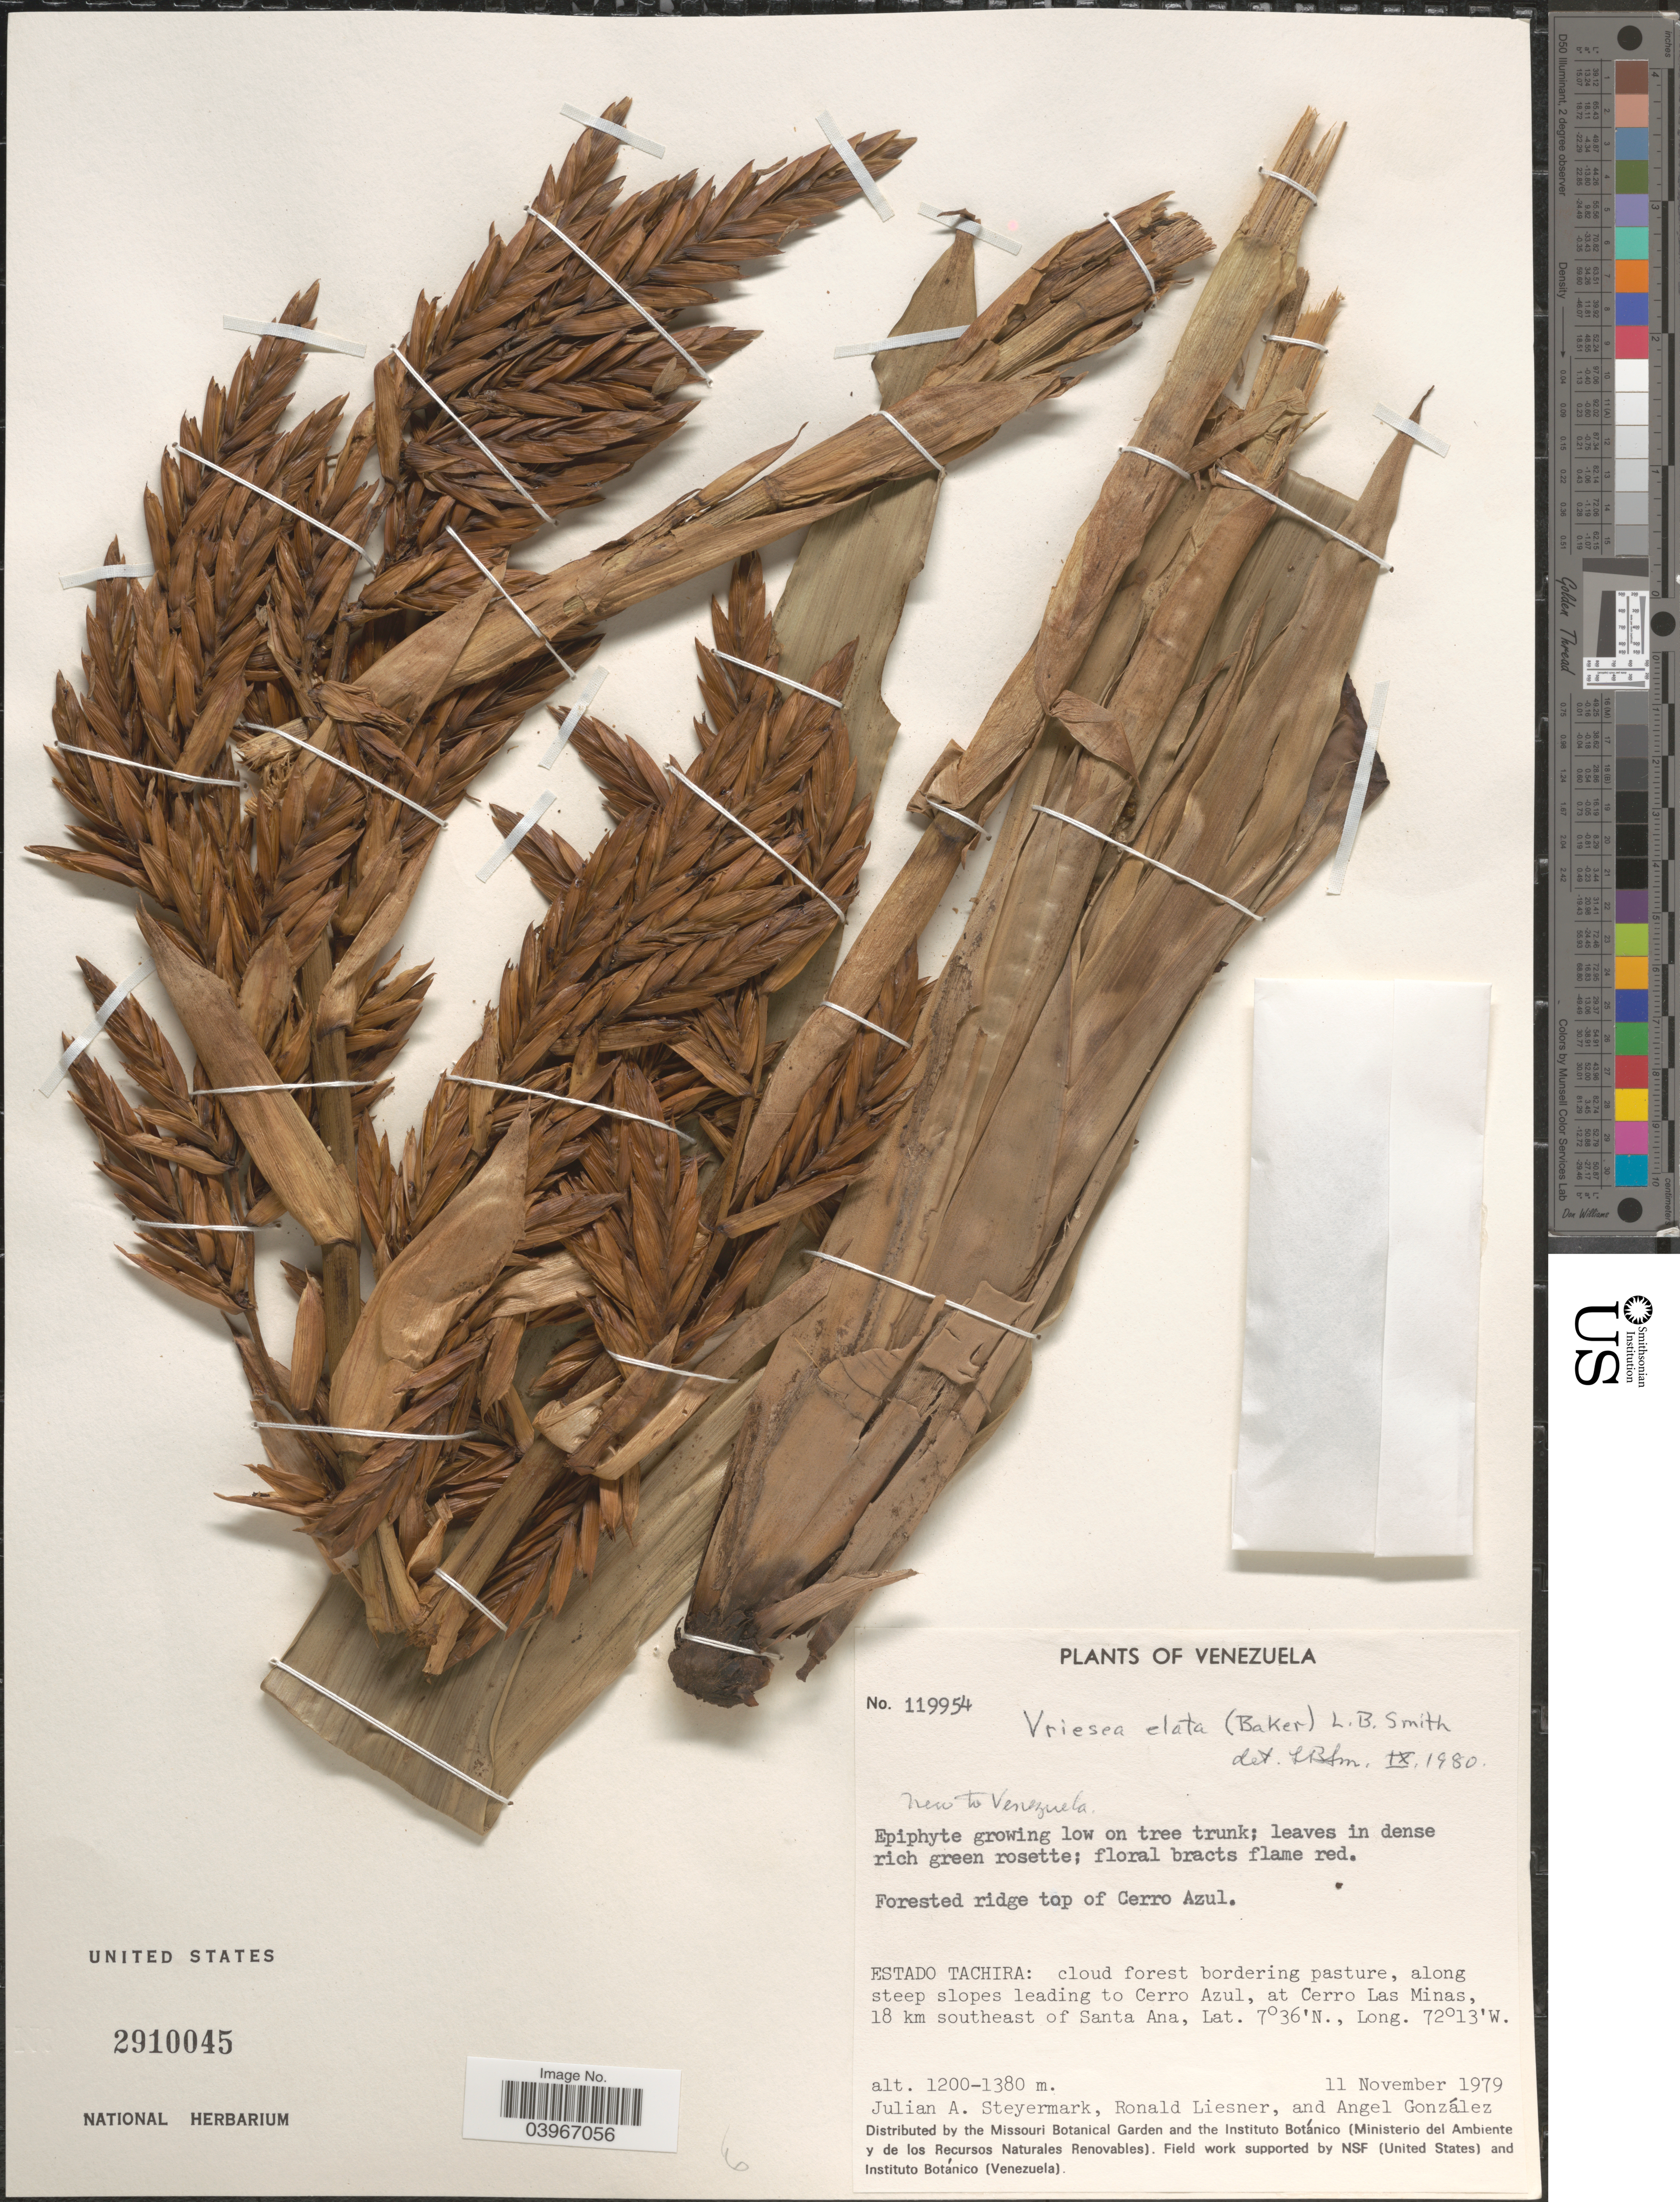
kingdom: Plantae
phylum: Tracheophyta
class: Liliopsida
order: Poales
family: Bromeliaceae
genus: Vriesea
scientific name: Vriesea elata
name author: (Baker) L.B. Sm.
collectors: J. Steyermark, R. L. Liesner & A. C. González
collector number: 119954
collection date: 1979-11-11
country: Venezuela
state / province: Tachira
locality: Cloud forest bordering pasture, along steep slopes leading to Cerro Azul, at Cerro Las Minas, 18 km southeast of Santa Ana.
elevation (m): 1200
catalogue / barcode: US 2910045